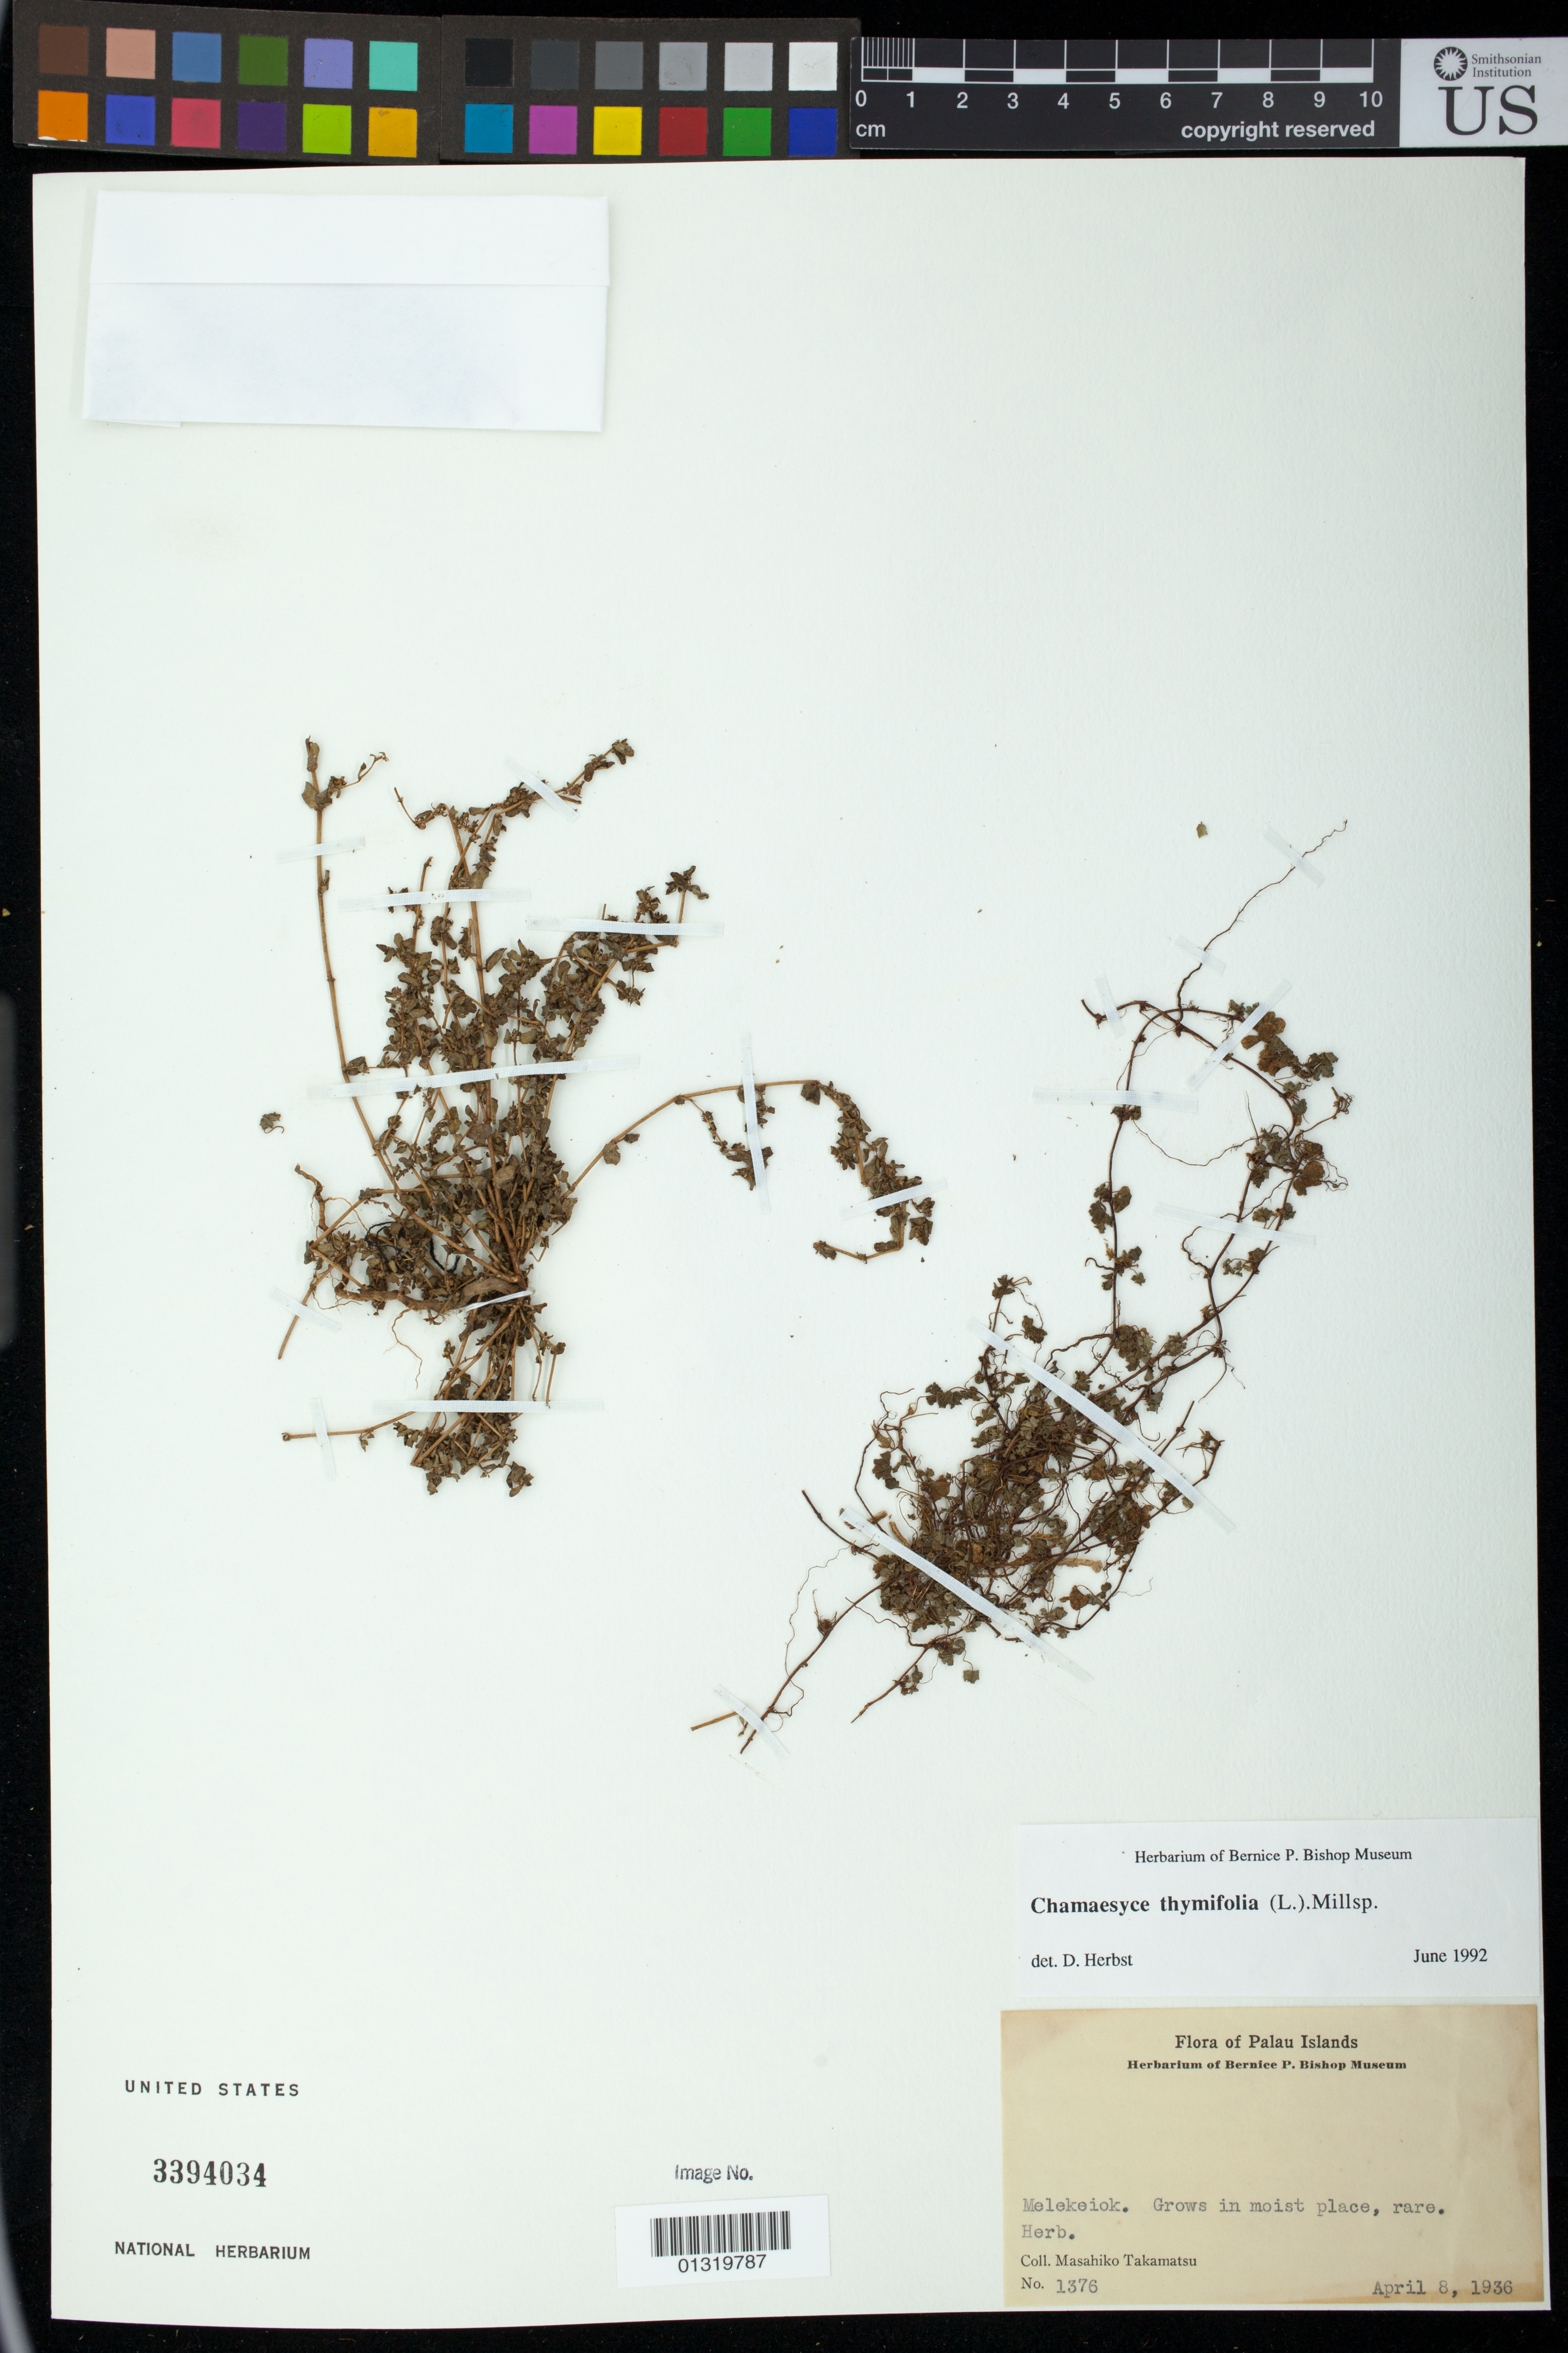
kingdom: Plantae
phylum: Tracheophyta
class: Magnoliopsida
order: Malpighiales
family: Euphorbiaceae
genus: Euphorbia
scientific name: Euphorbia thymifolia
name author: L.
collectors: M. Takamatsu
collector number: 1376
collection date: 1936-04-08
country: Palau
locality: Melekeiok.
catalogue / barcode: US 3394034